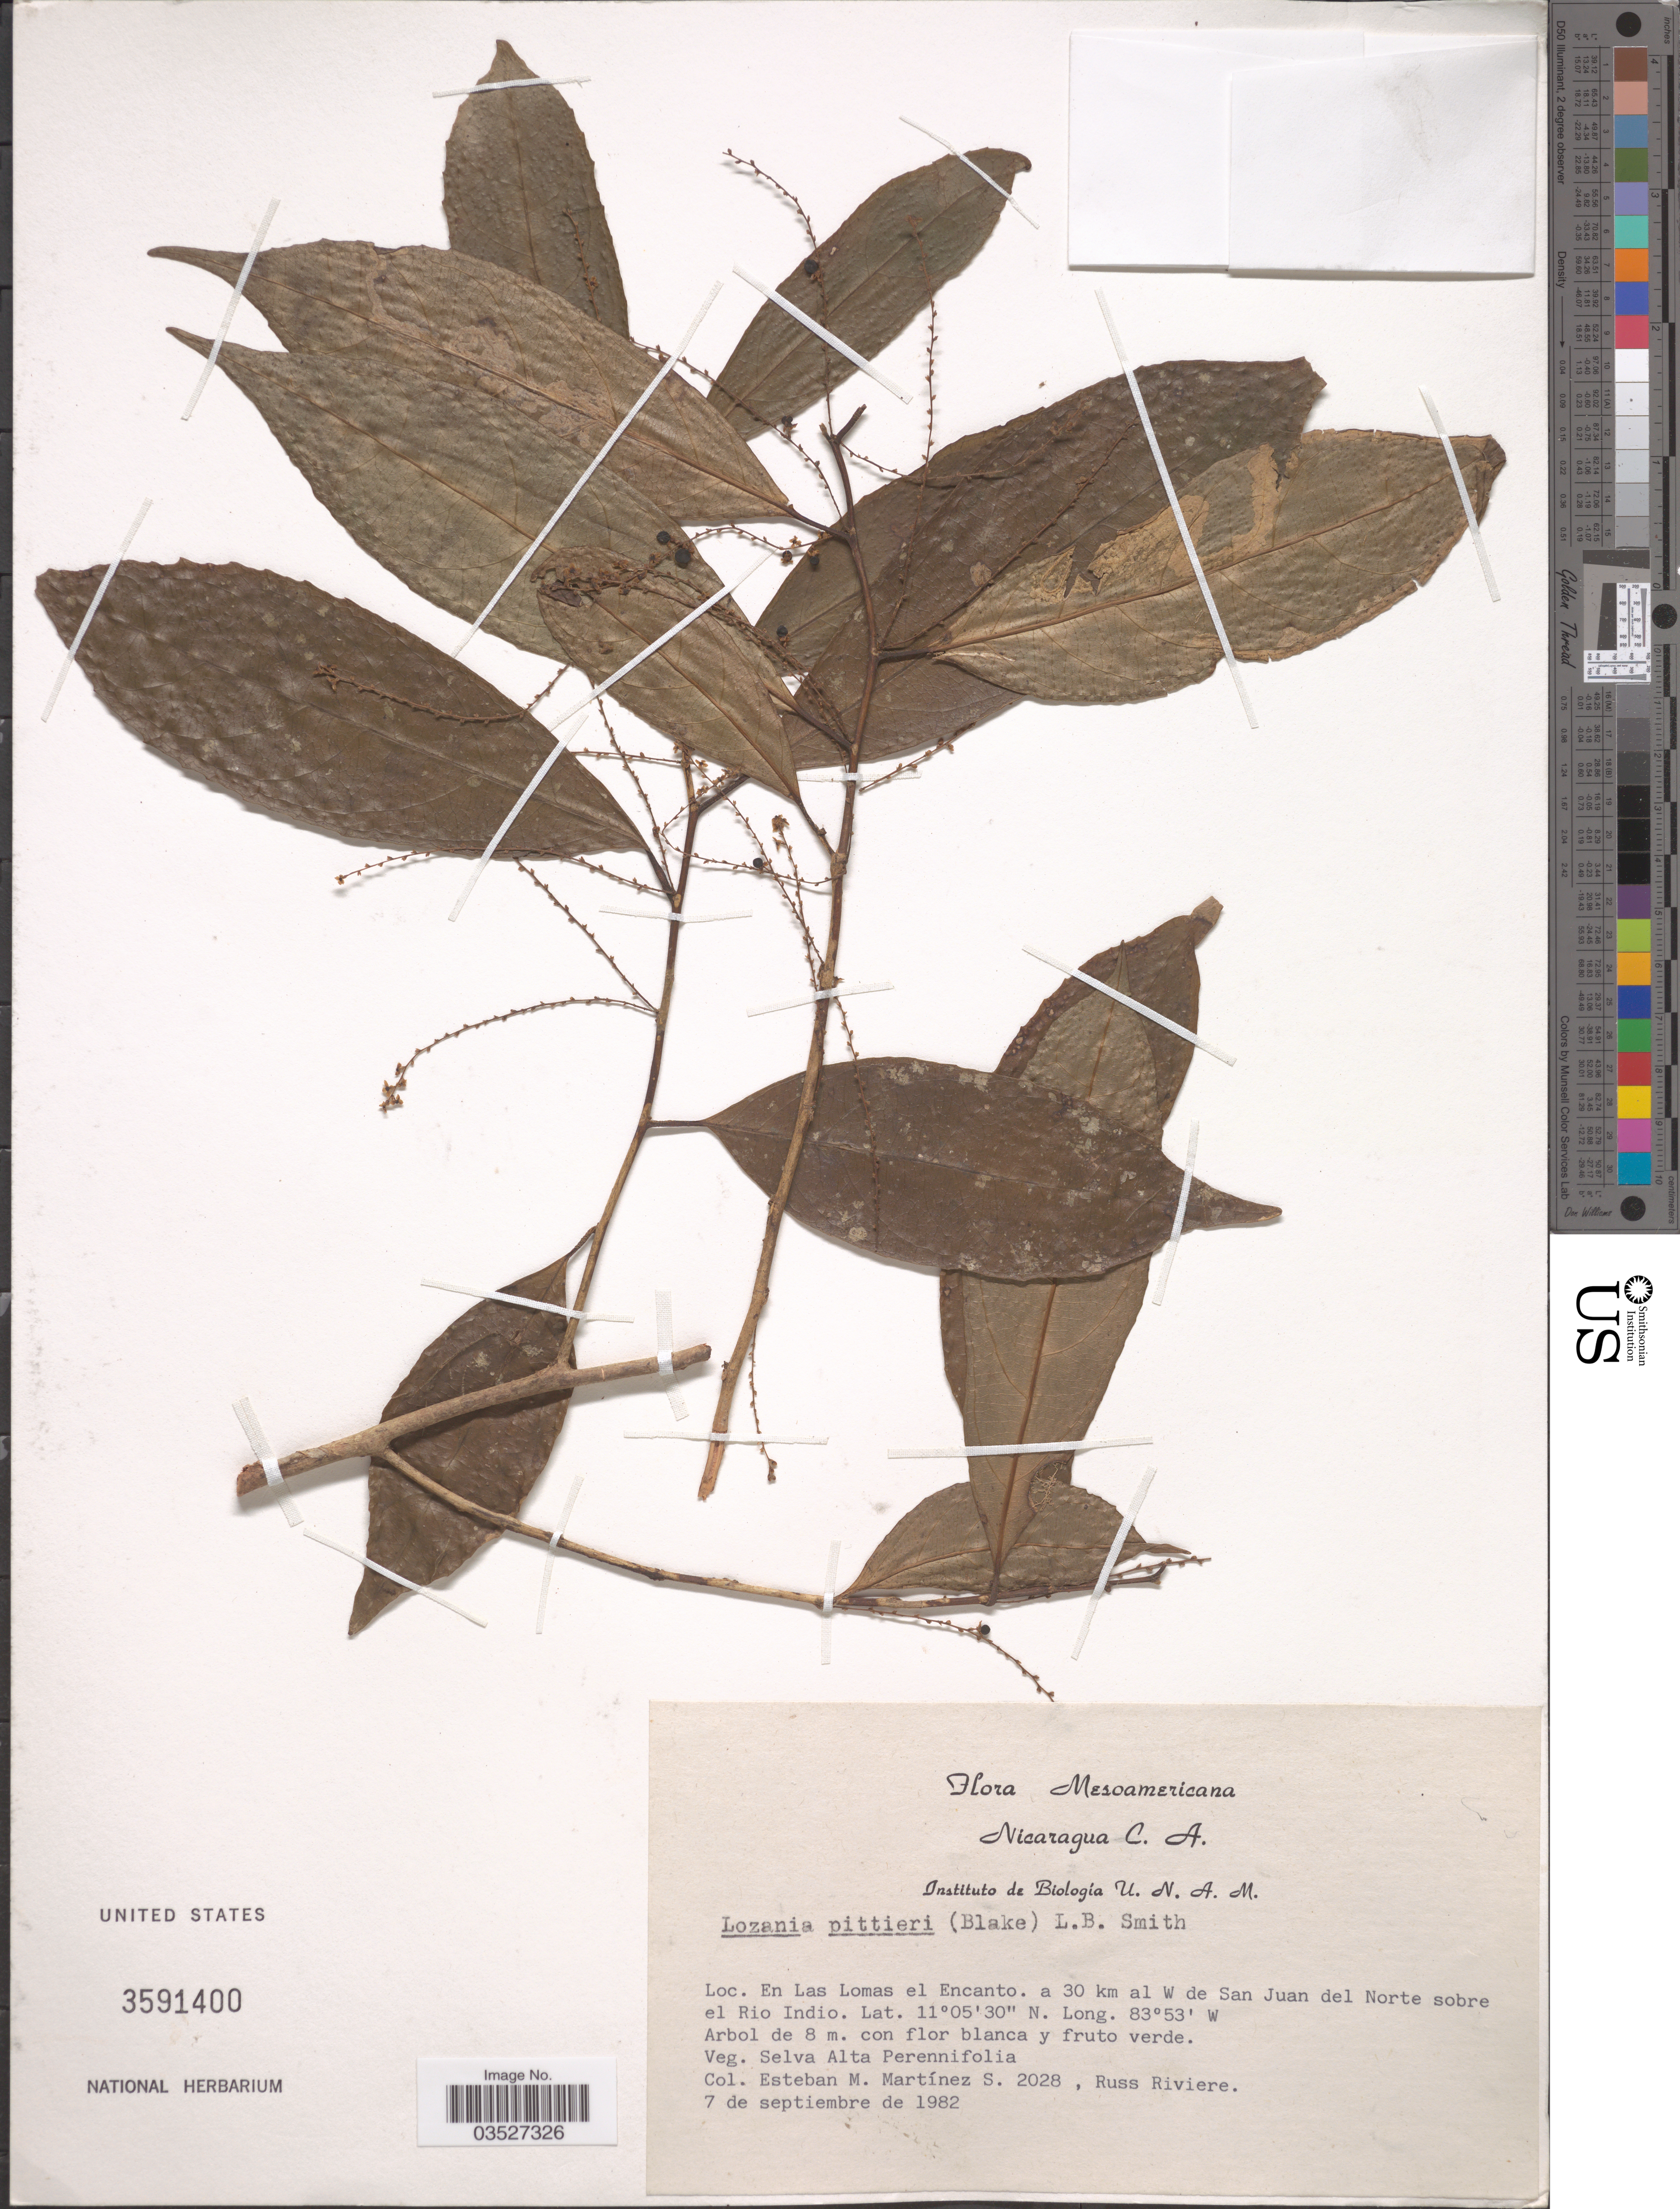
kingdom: Plantae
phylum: Tracheophyta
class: Magnoliopsida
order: Malpighiales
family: Lacistemataceae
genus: Lozania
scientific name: Lozania pittieri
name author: (Blake) L.B. Sm.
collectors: E. M. Martínez S. & R. Riviere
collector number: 2028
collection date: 1982-09-07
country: Nicaragua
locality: En Las Lomas el Encanto. a 30 km al W de San Juan del Norte sobre el Rio Indio.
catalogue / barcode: US 3591400